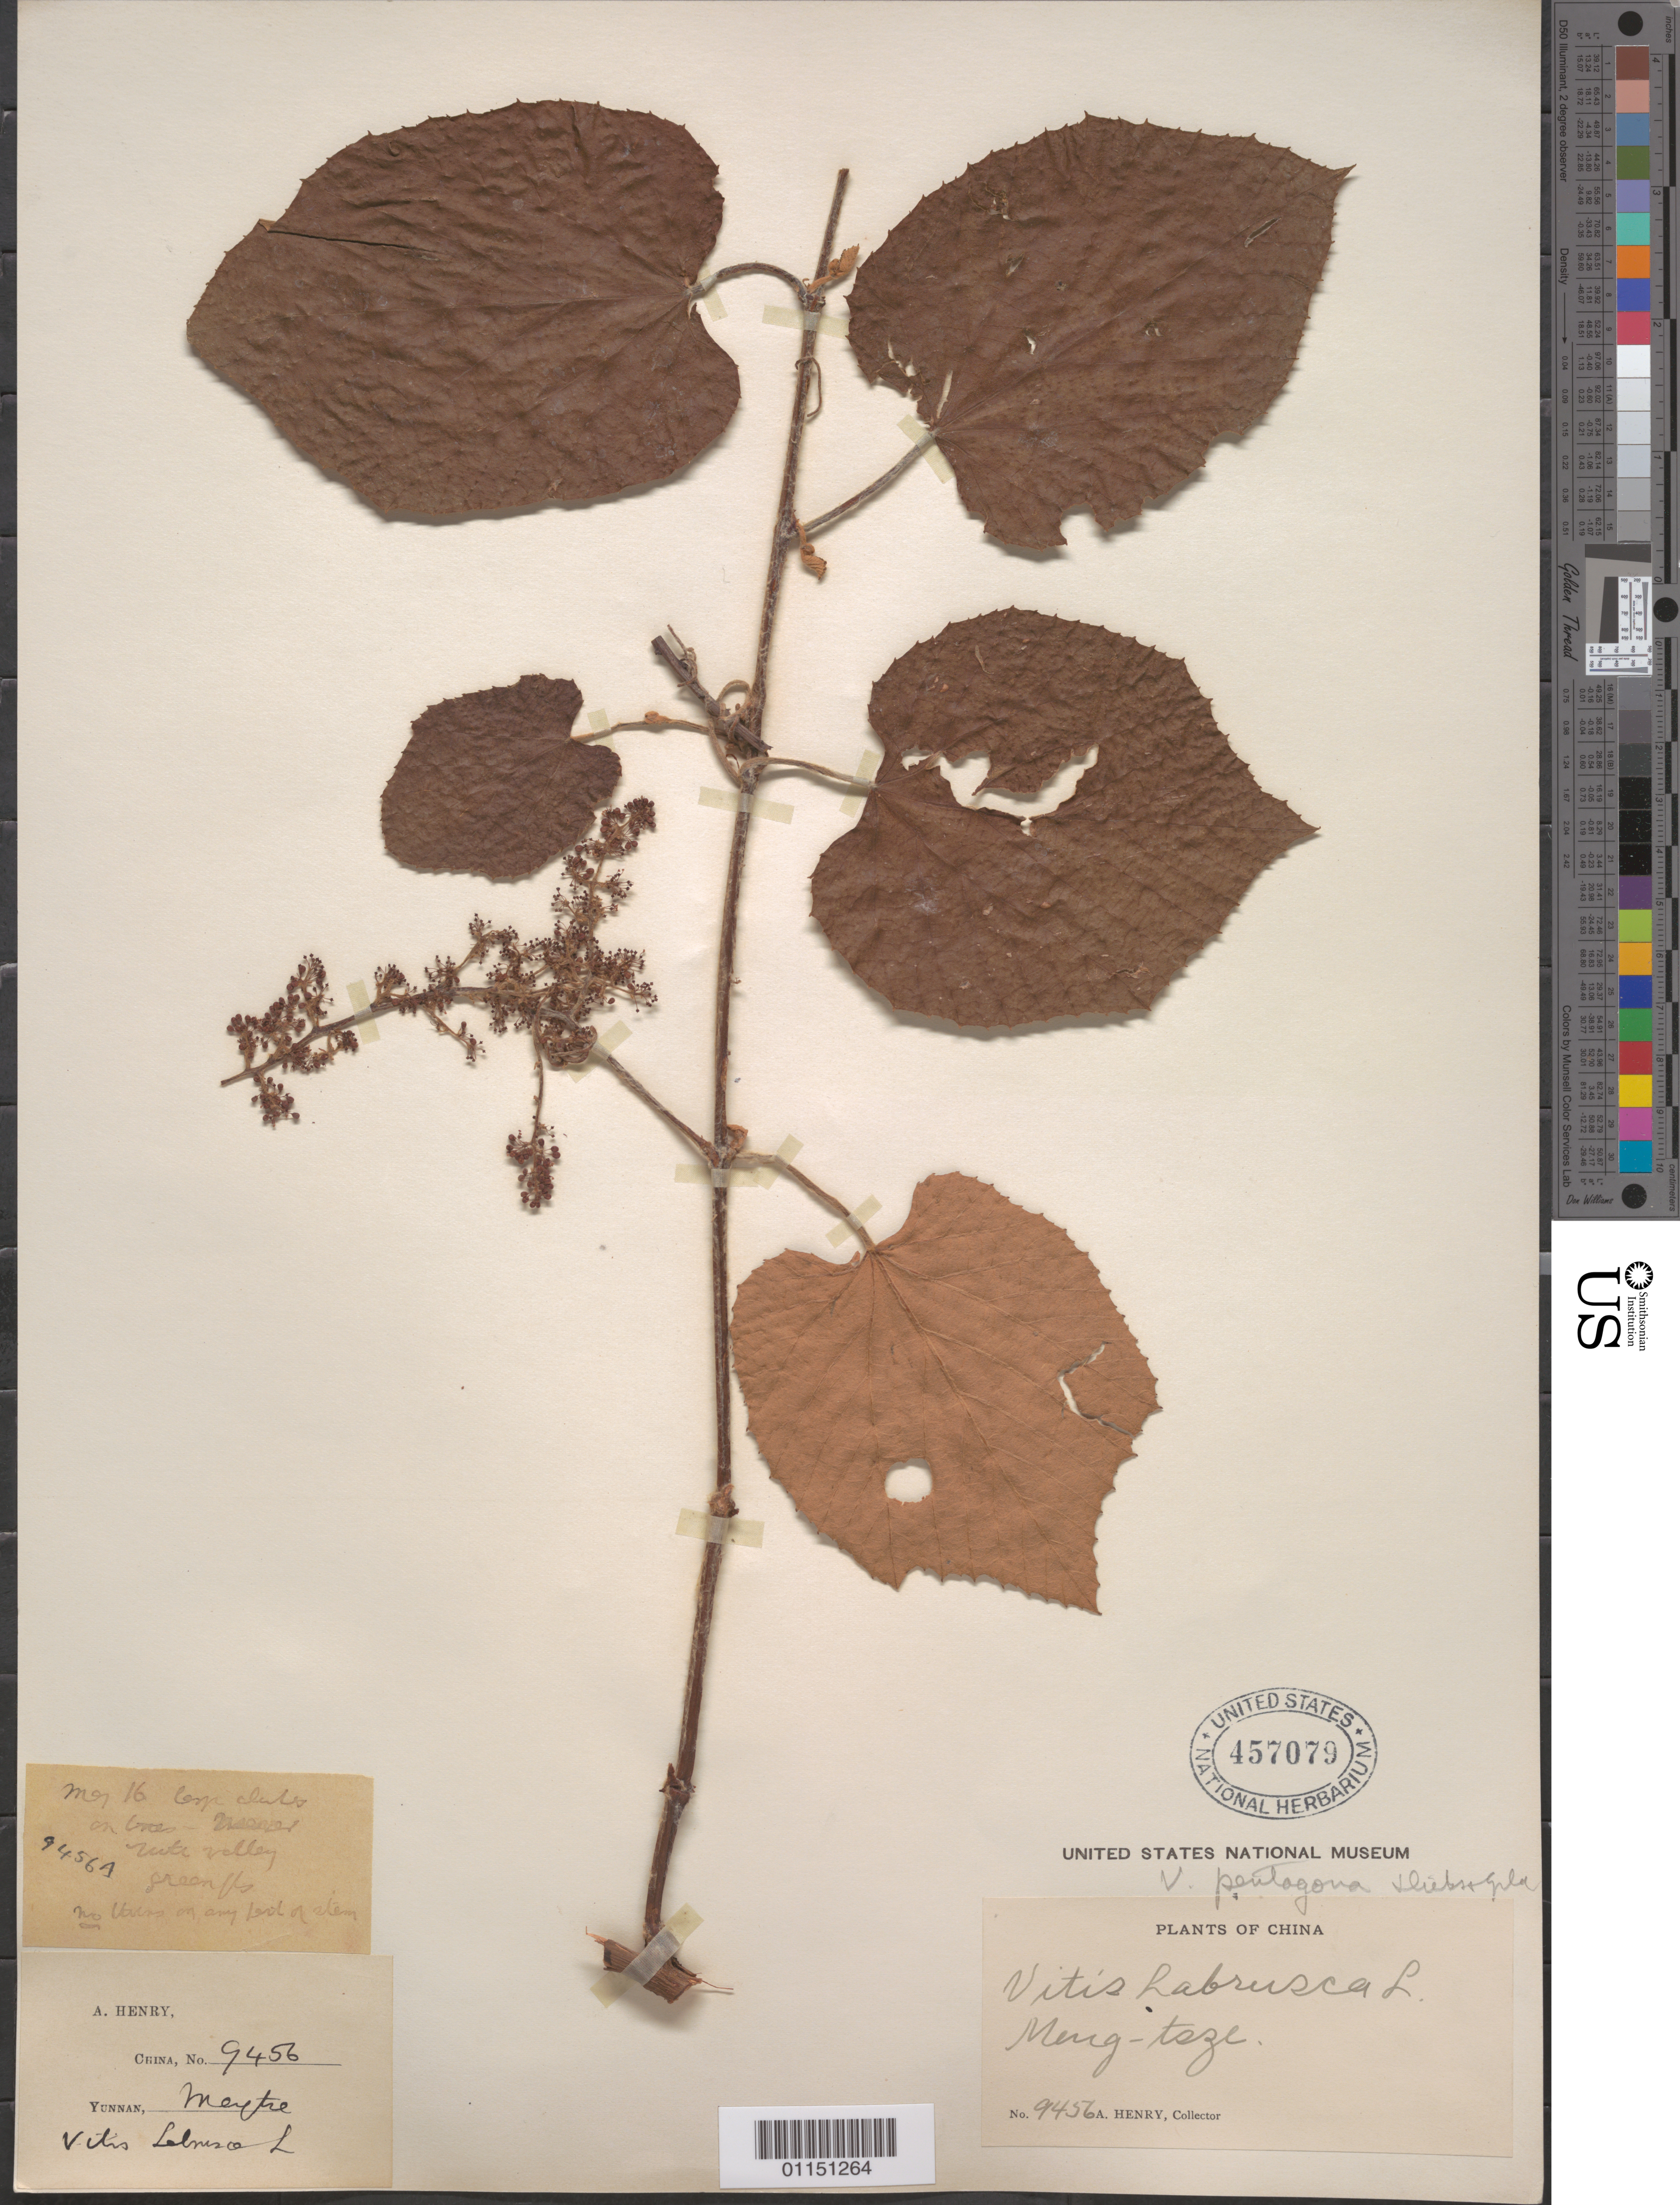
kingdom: Plantae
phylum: Tracheophyta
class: Magnoliopsida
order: Vitales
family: Vitaceae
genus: Vitis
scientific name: Vitis quinquangularis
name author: Rehder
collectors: A. Henry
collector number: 9456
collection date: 1885/1888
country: China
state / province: Yunnan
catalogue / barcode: US 457079